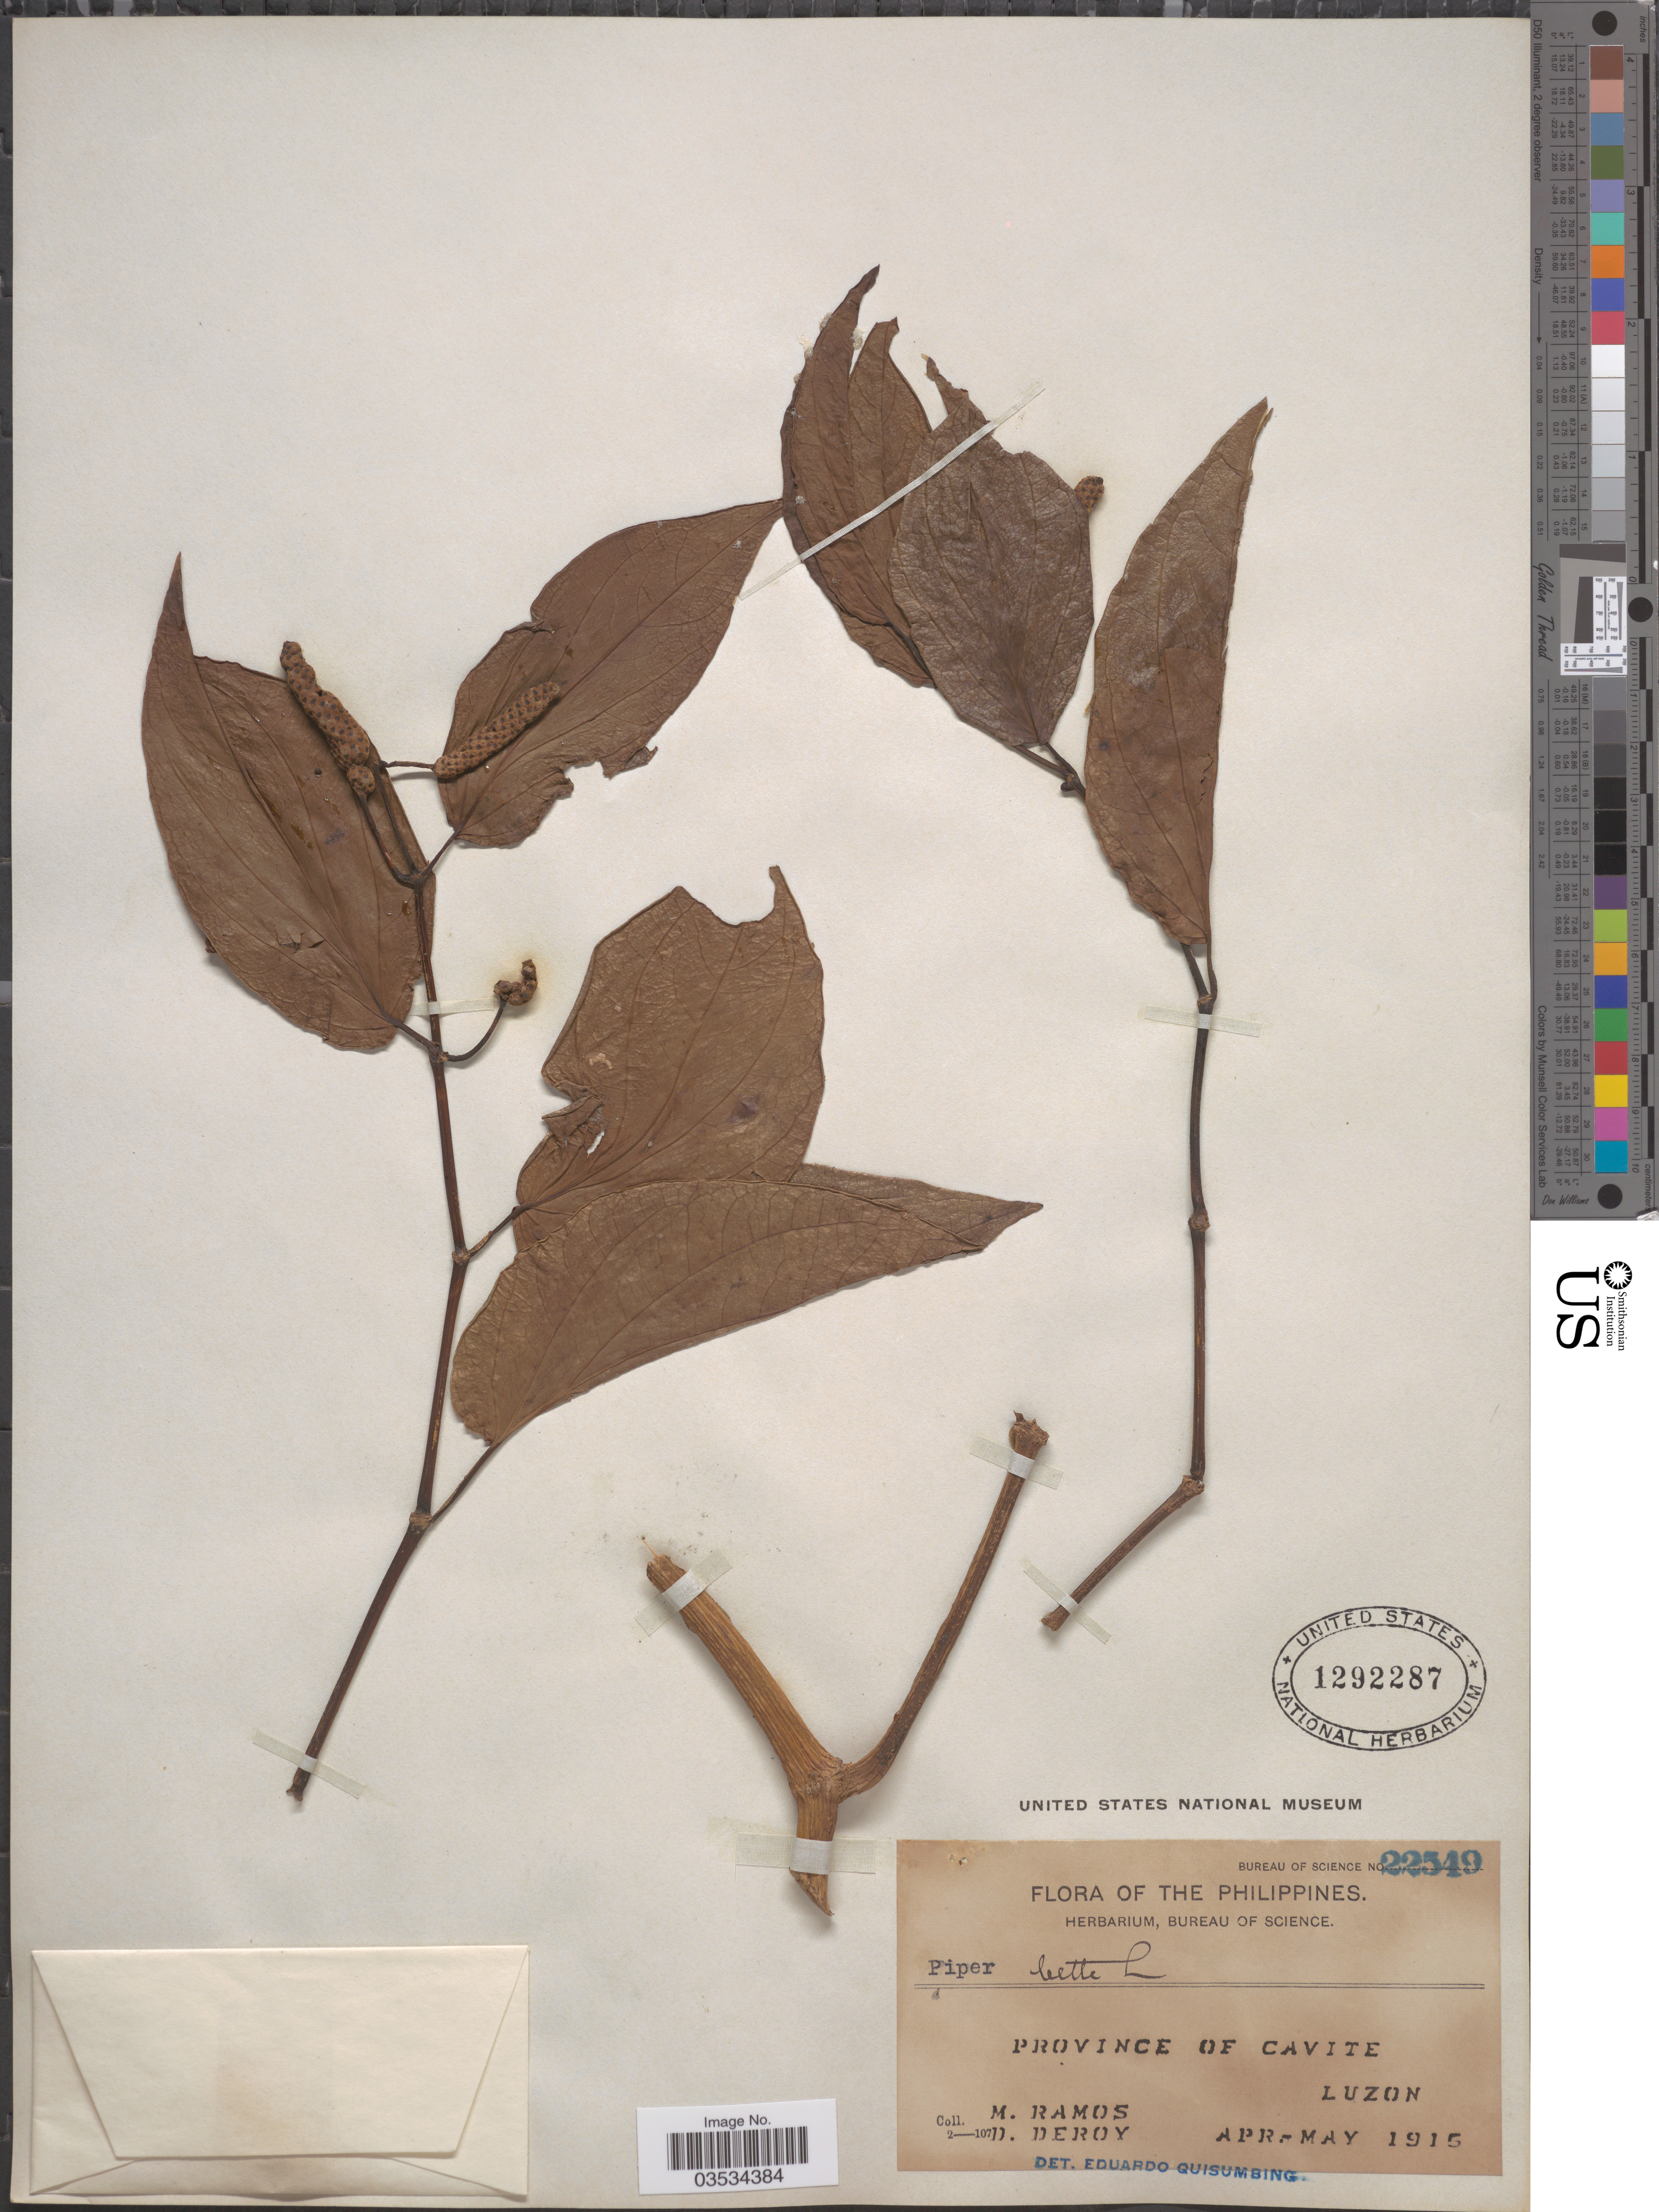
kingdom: Plantae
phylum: Tracheophyta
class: Magnoliopsida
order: Piperales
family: Piperaceae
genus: Piper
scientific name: Piper betle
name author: L.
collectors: M. Ramos & D. Deroy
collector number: Bureau of Science 22549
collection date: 1915-04/1915-05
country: Philippines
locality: Province of Cavite. Luzon.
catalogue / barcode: US 1292287